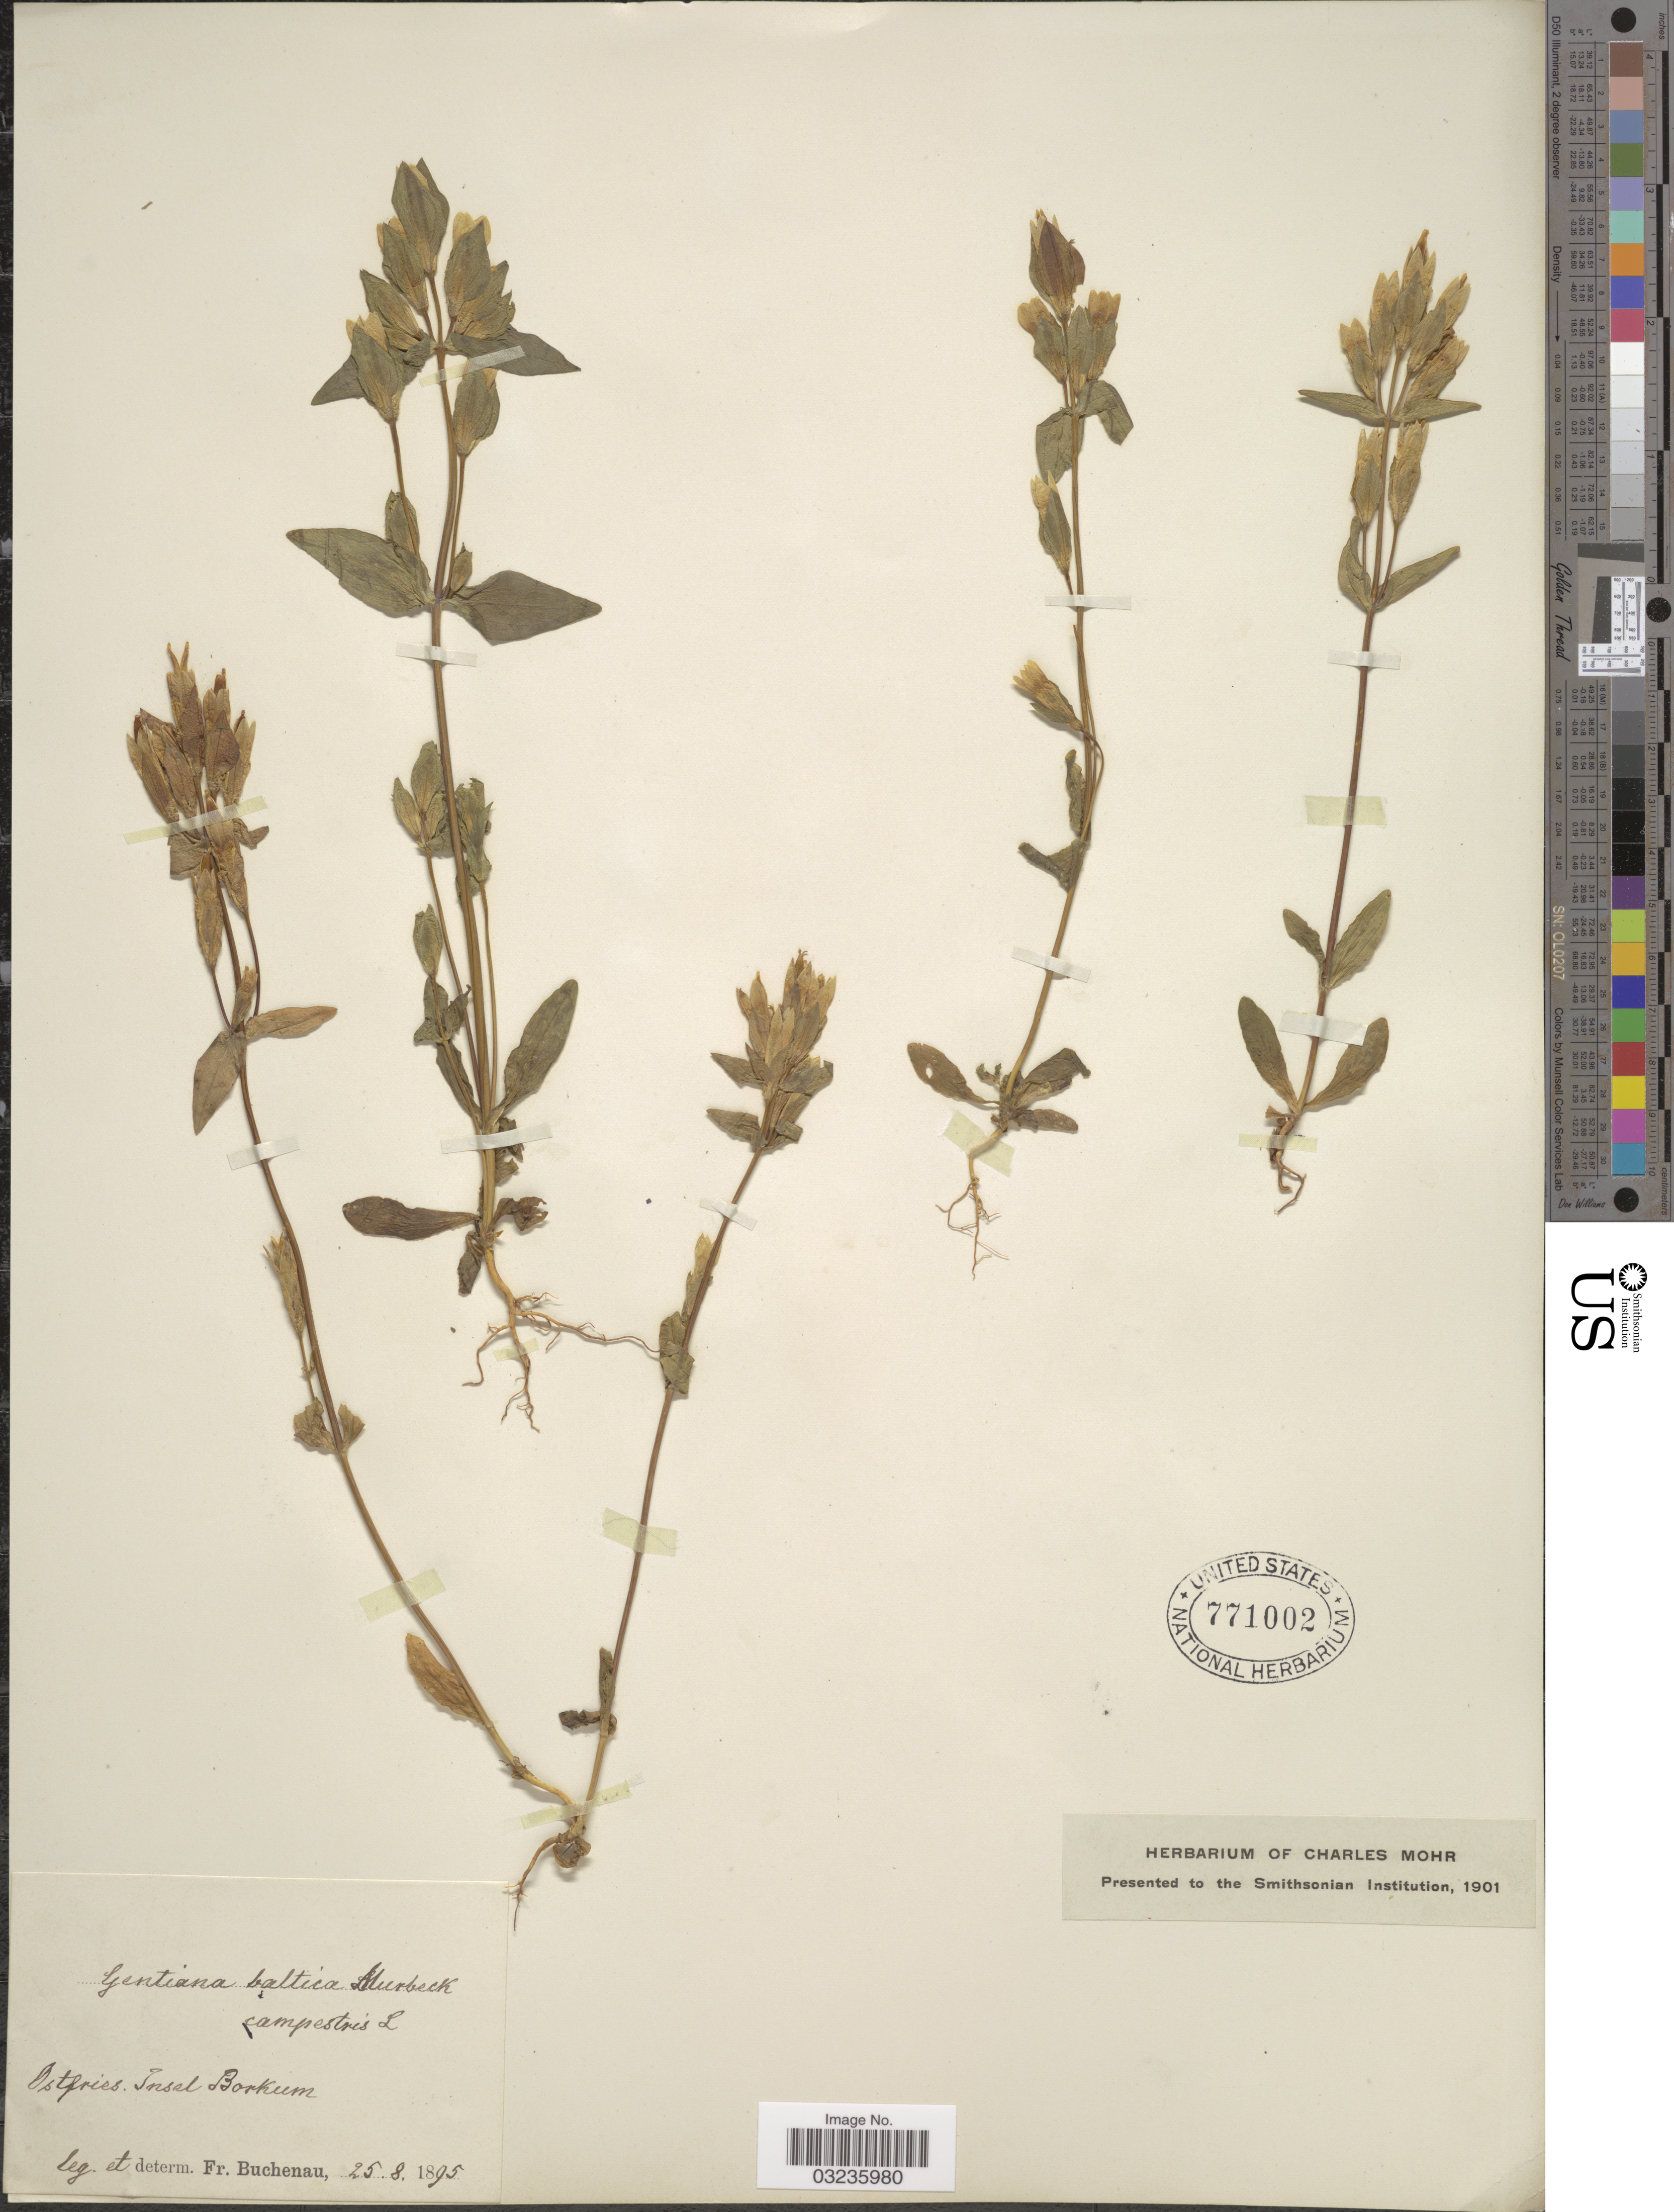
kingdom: Plantae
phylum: Tracheophyta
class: Magnoliopsida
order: Gentianales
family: Gentianaceae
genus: Gentiana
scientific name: Gentiana baltica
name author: Murb.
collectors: F. Buchenau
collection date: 1895-08-25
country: Germany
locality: Ostfries. Insel Borkum.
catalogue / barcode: US 771002